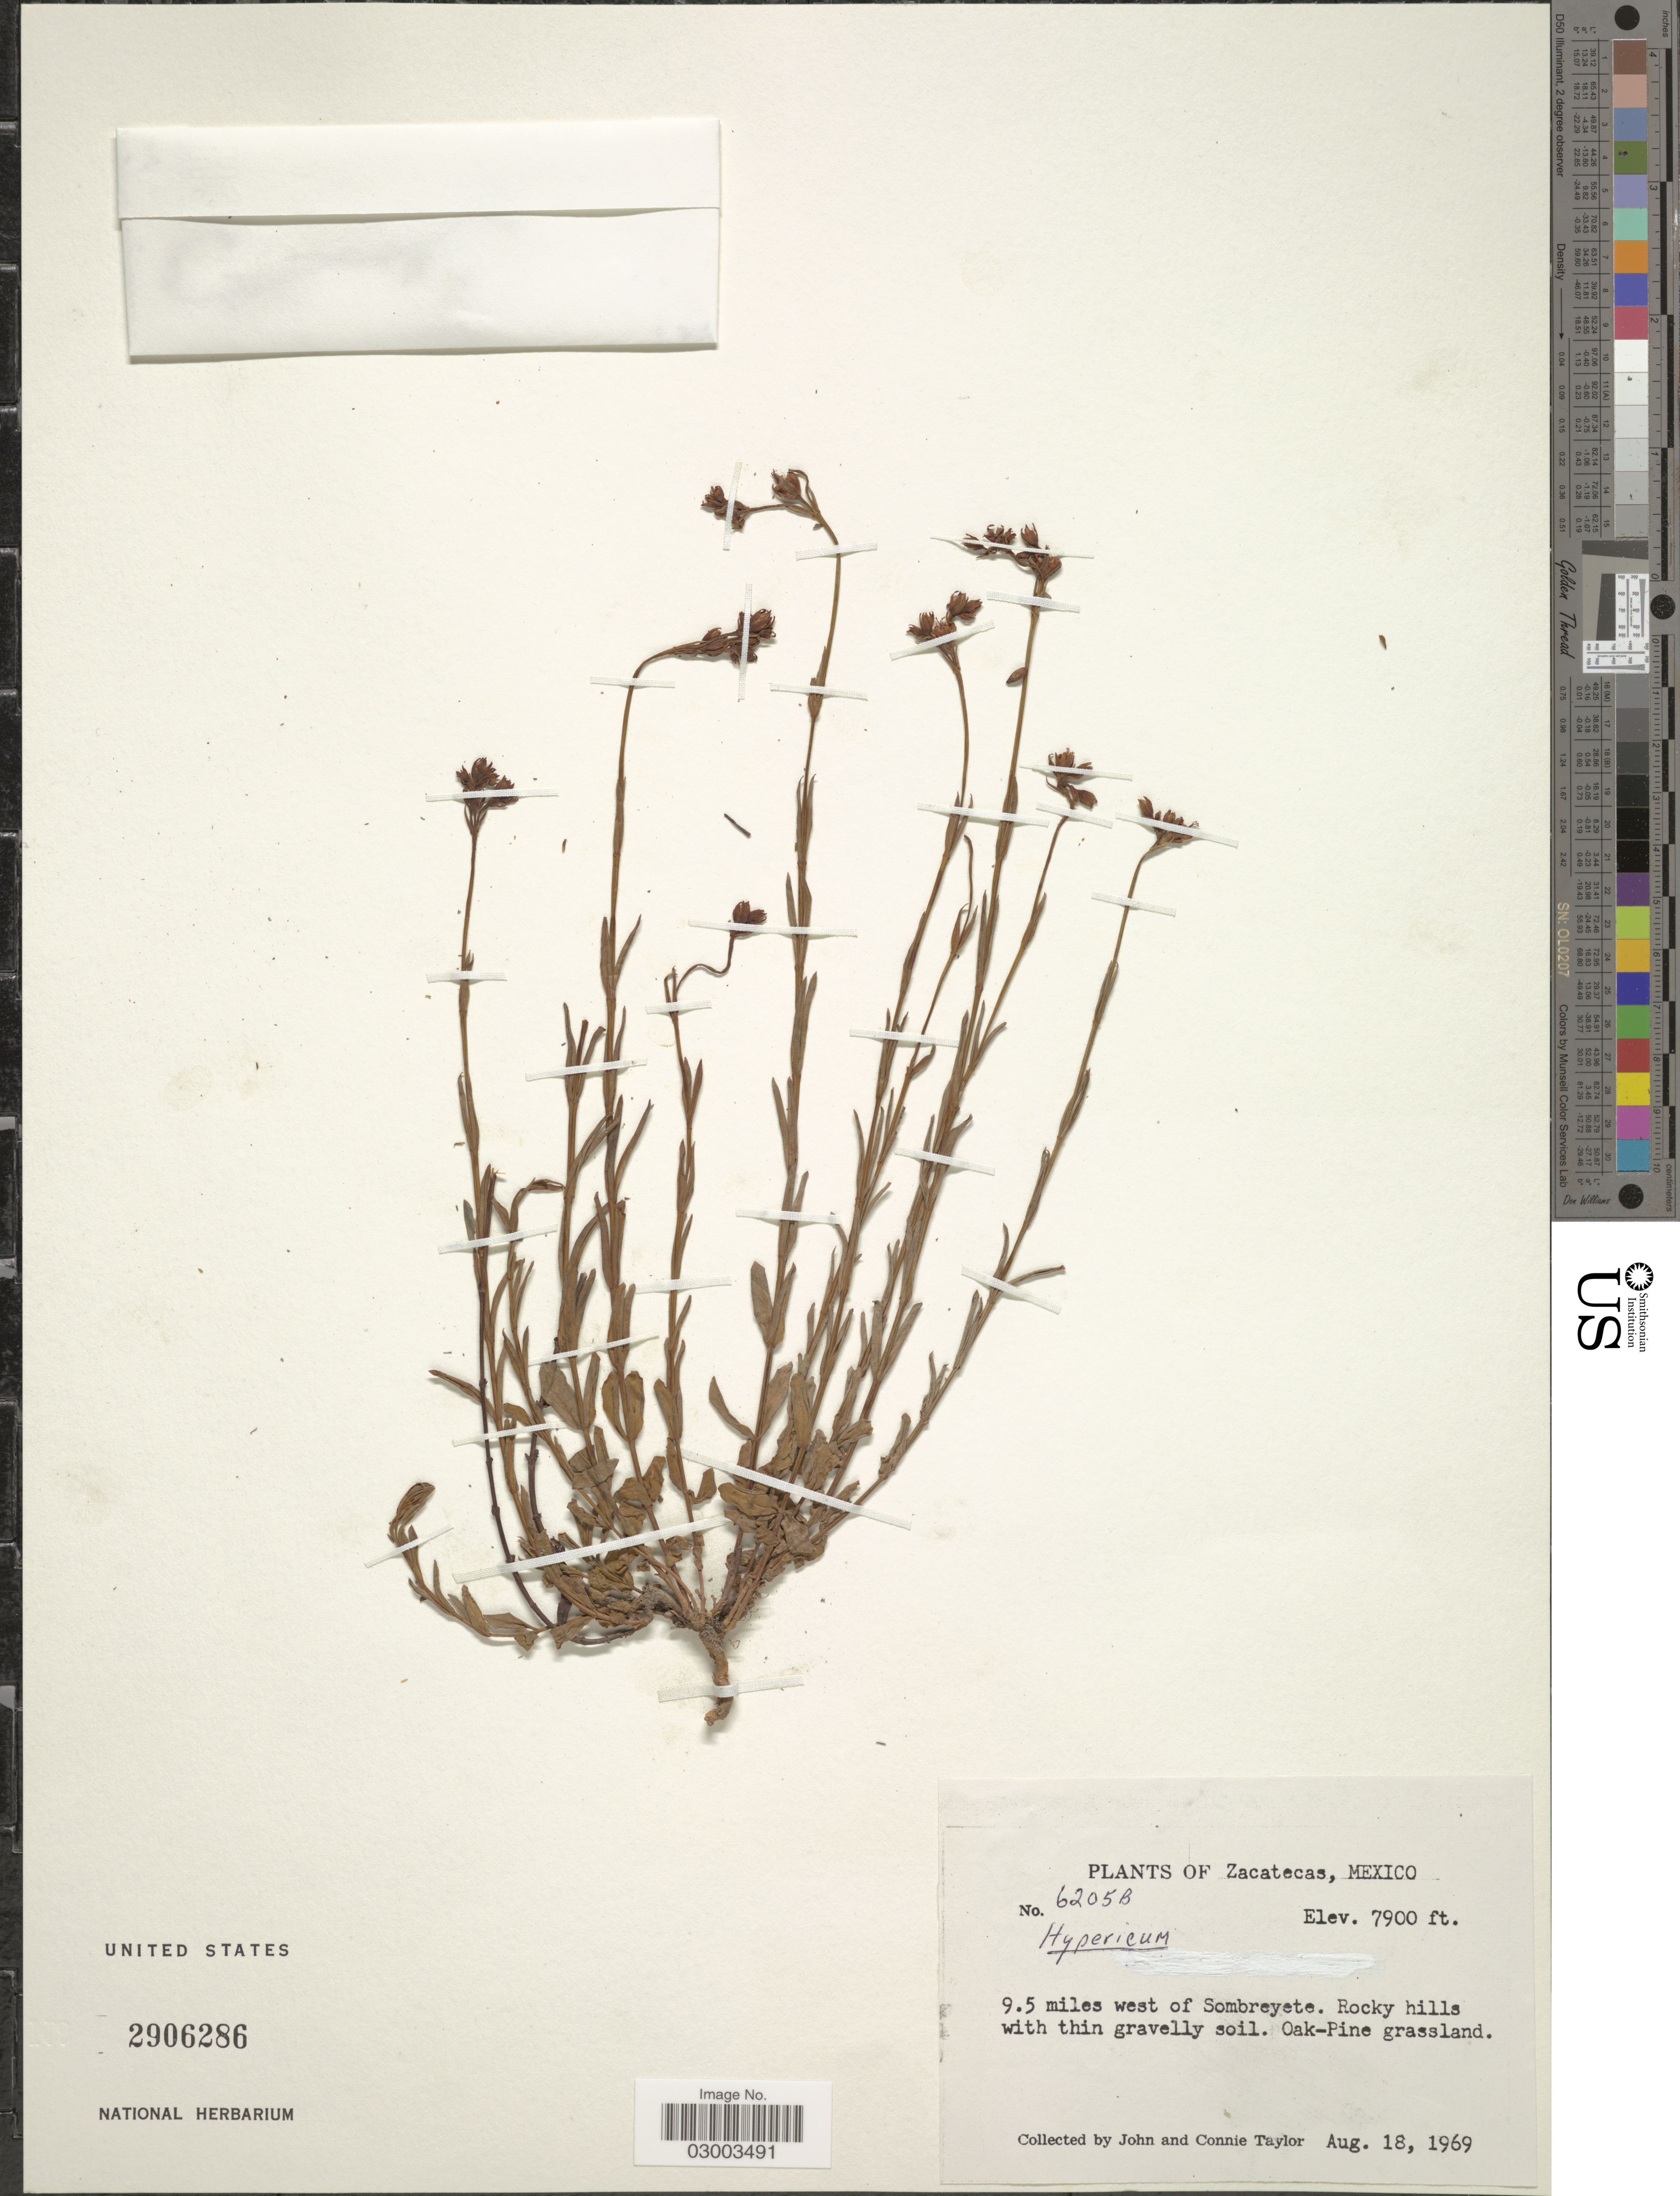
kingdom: Plantae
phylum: Tracheophyta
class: Magnoliopsida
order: Malpighiales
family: Hypericaceae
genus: Hypericum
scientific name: Hypericum sp.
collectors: J. Taylor & C. Taylor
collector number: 6205B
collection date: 1969-08-18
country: Mexico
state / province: Zacatecas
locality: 9.5 miles west of Sombreyete. Rocky hills with thin gravelly soil. Oak-Pine grassland.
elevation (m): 2408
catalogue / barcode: US 2906286